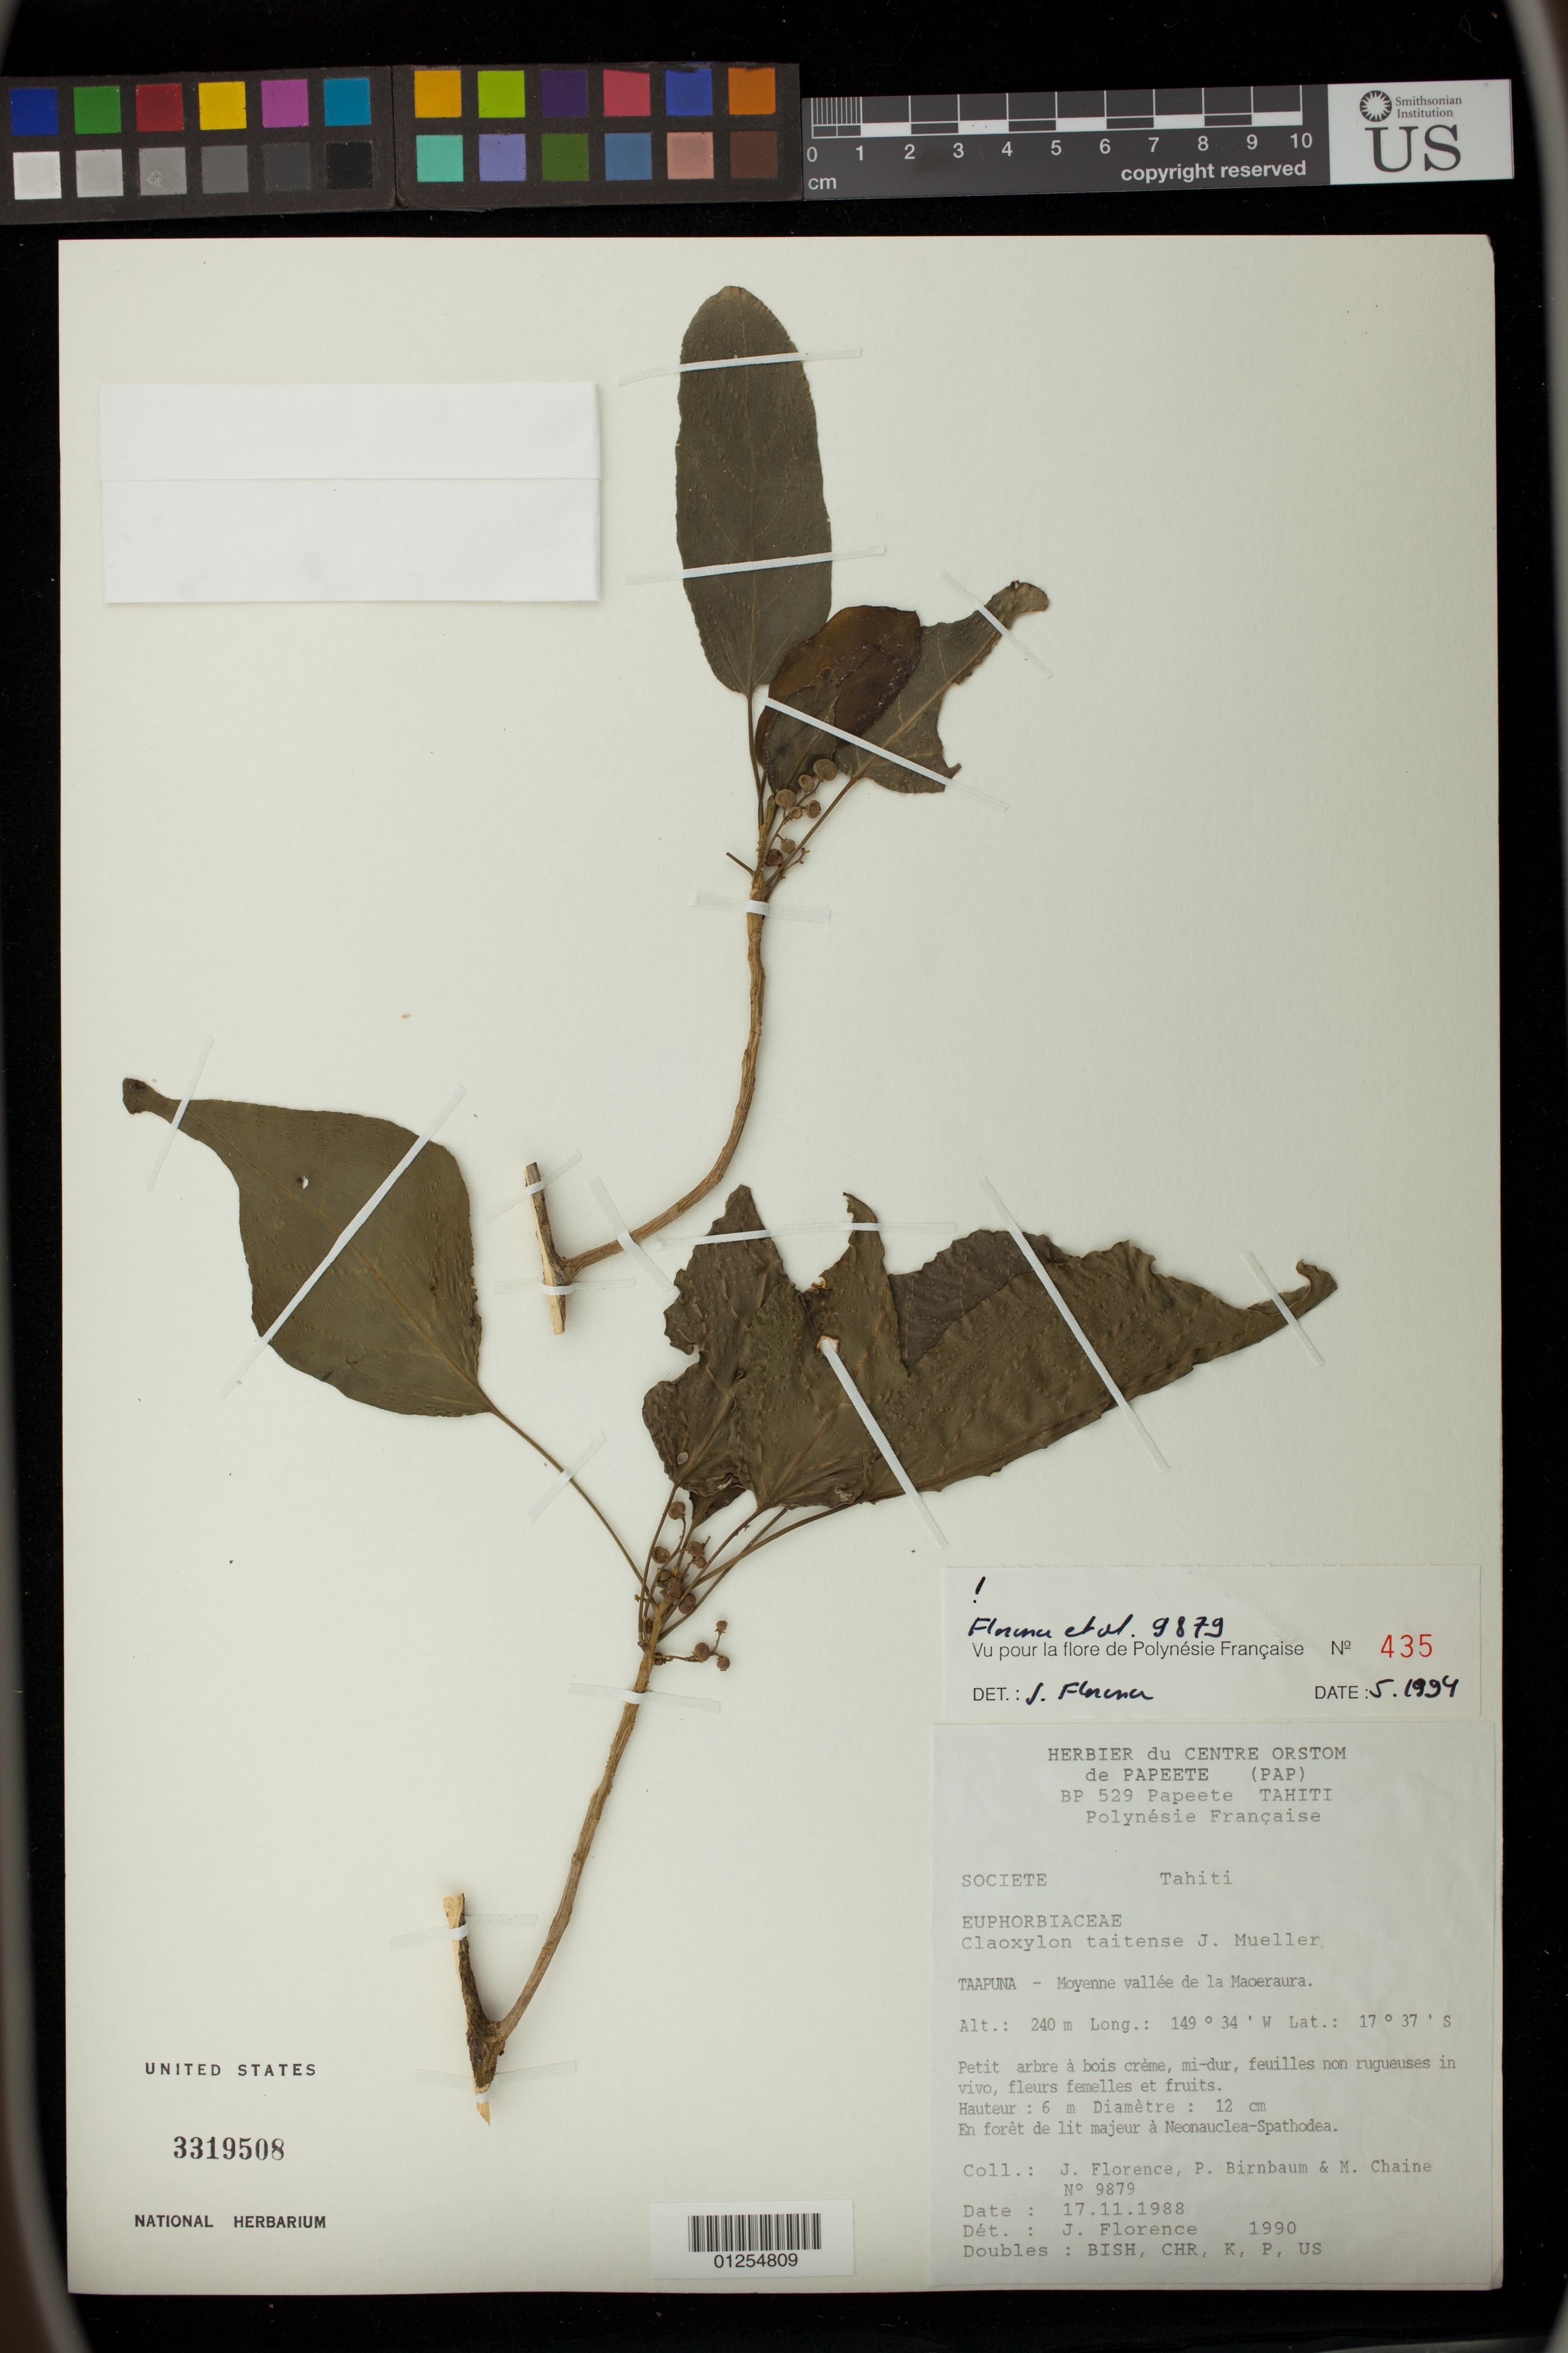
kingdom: Plantae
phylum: Tracheophyta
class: Magnoliopsida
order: Malpighiales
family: Euphorbiaceae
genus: Claoxylon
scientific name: Claoxylon taitense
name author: Müll. Arg.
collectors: J. Florence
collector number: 9879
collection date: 1988-11-17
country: French Polynesia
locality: Tahiti. Taapuna, Moyenne vallee de la Maoeraura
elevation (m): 240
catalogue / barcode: US 3319508